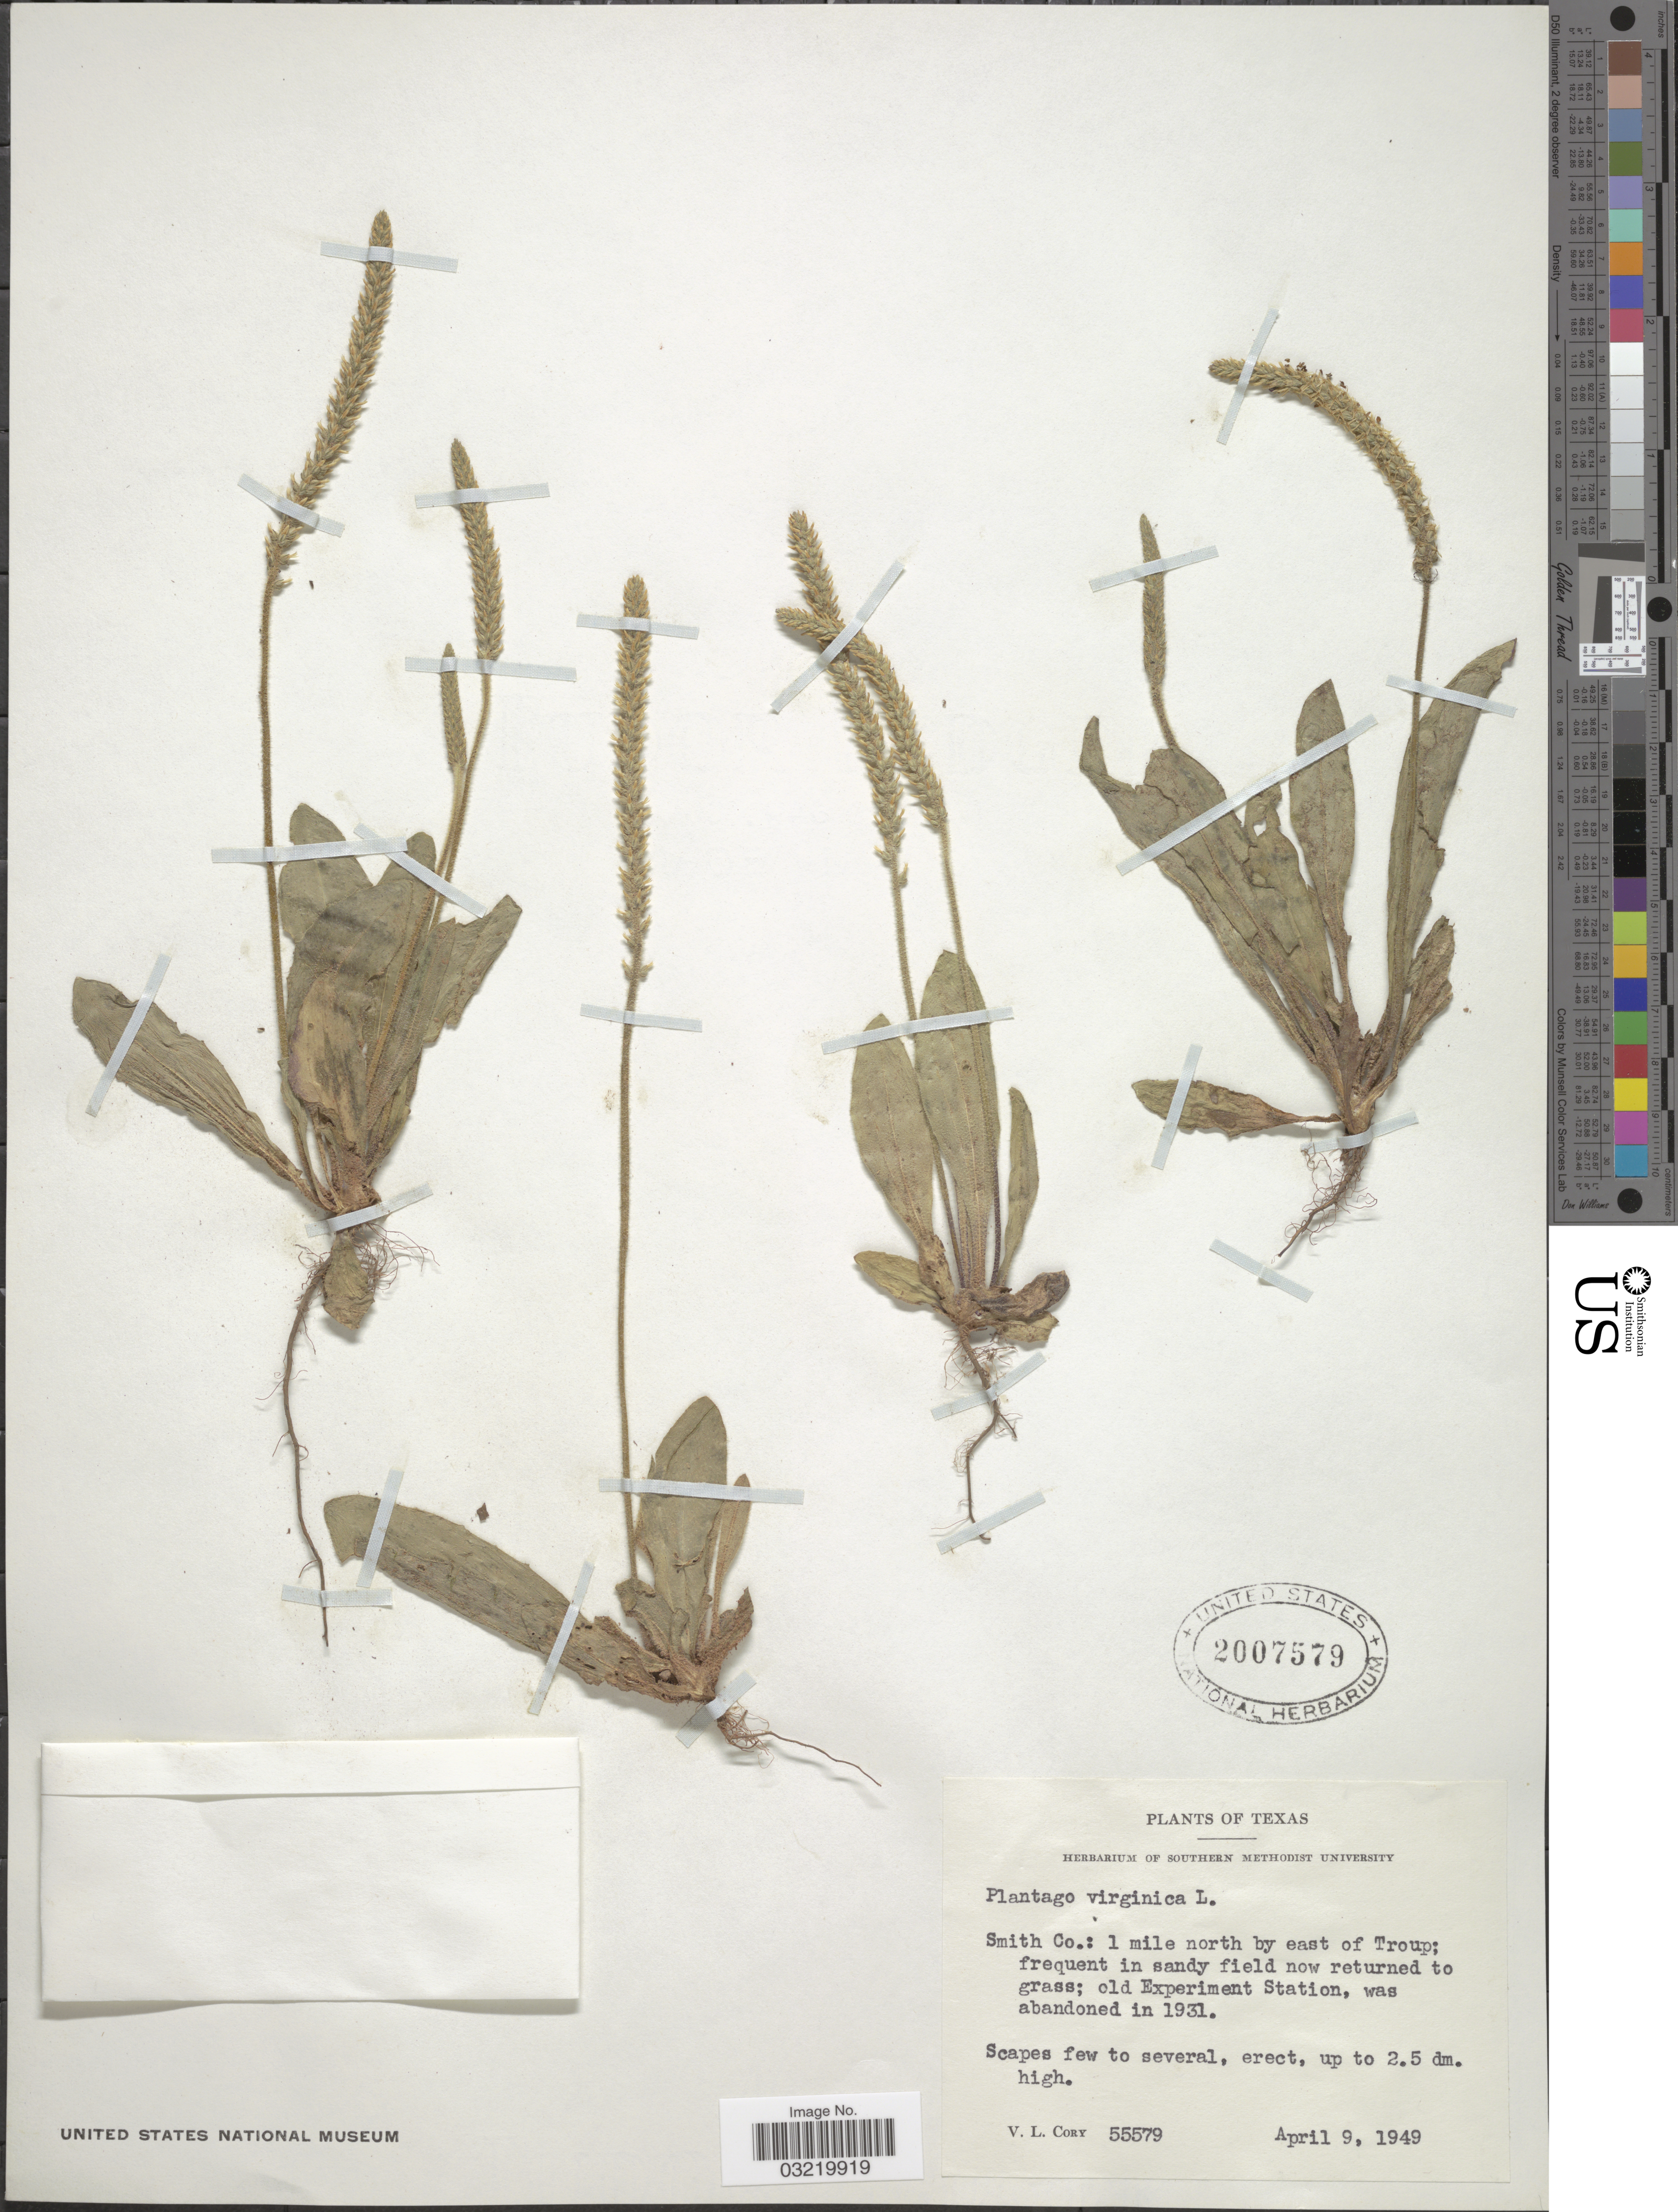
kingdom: Plantae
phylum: Tracheophyta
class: Magnoliopsida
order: Lamiales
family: Plantaginaceae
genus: Plantago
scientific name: Plantago virginica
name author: L.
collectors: V. Cory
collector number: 55579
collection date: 1949-04-09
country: United States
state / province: Texas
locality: Smith Co.: 1 mile north by east of Troup; old Experiment Station.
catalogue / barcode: US 2007579